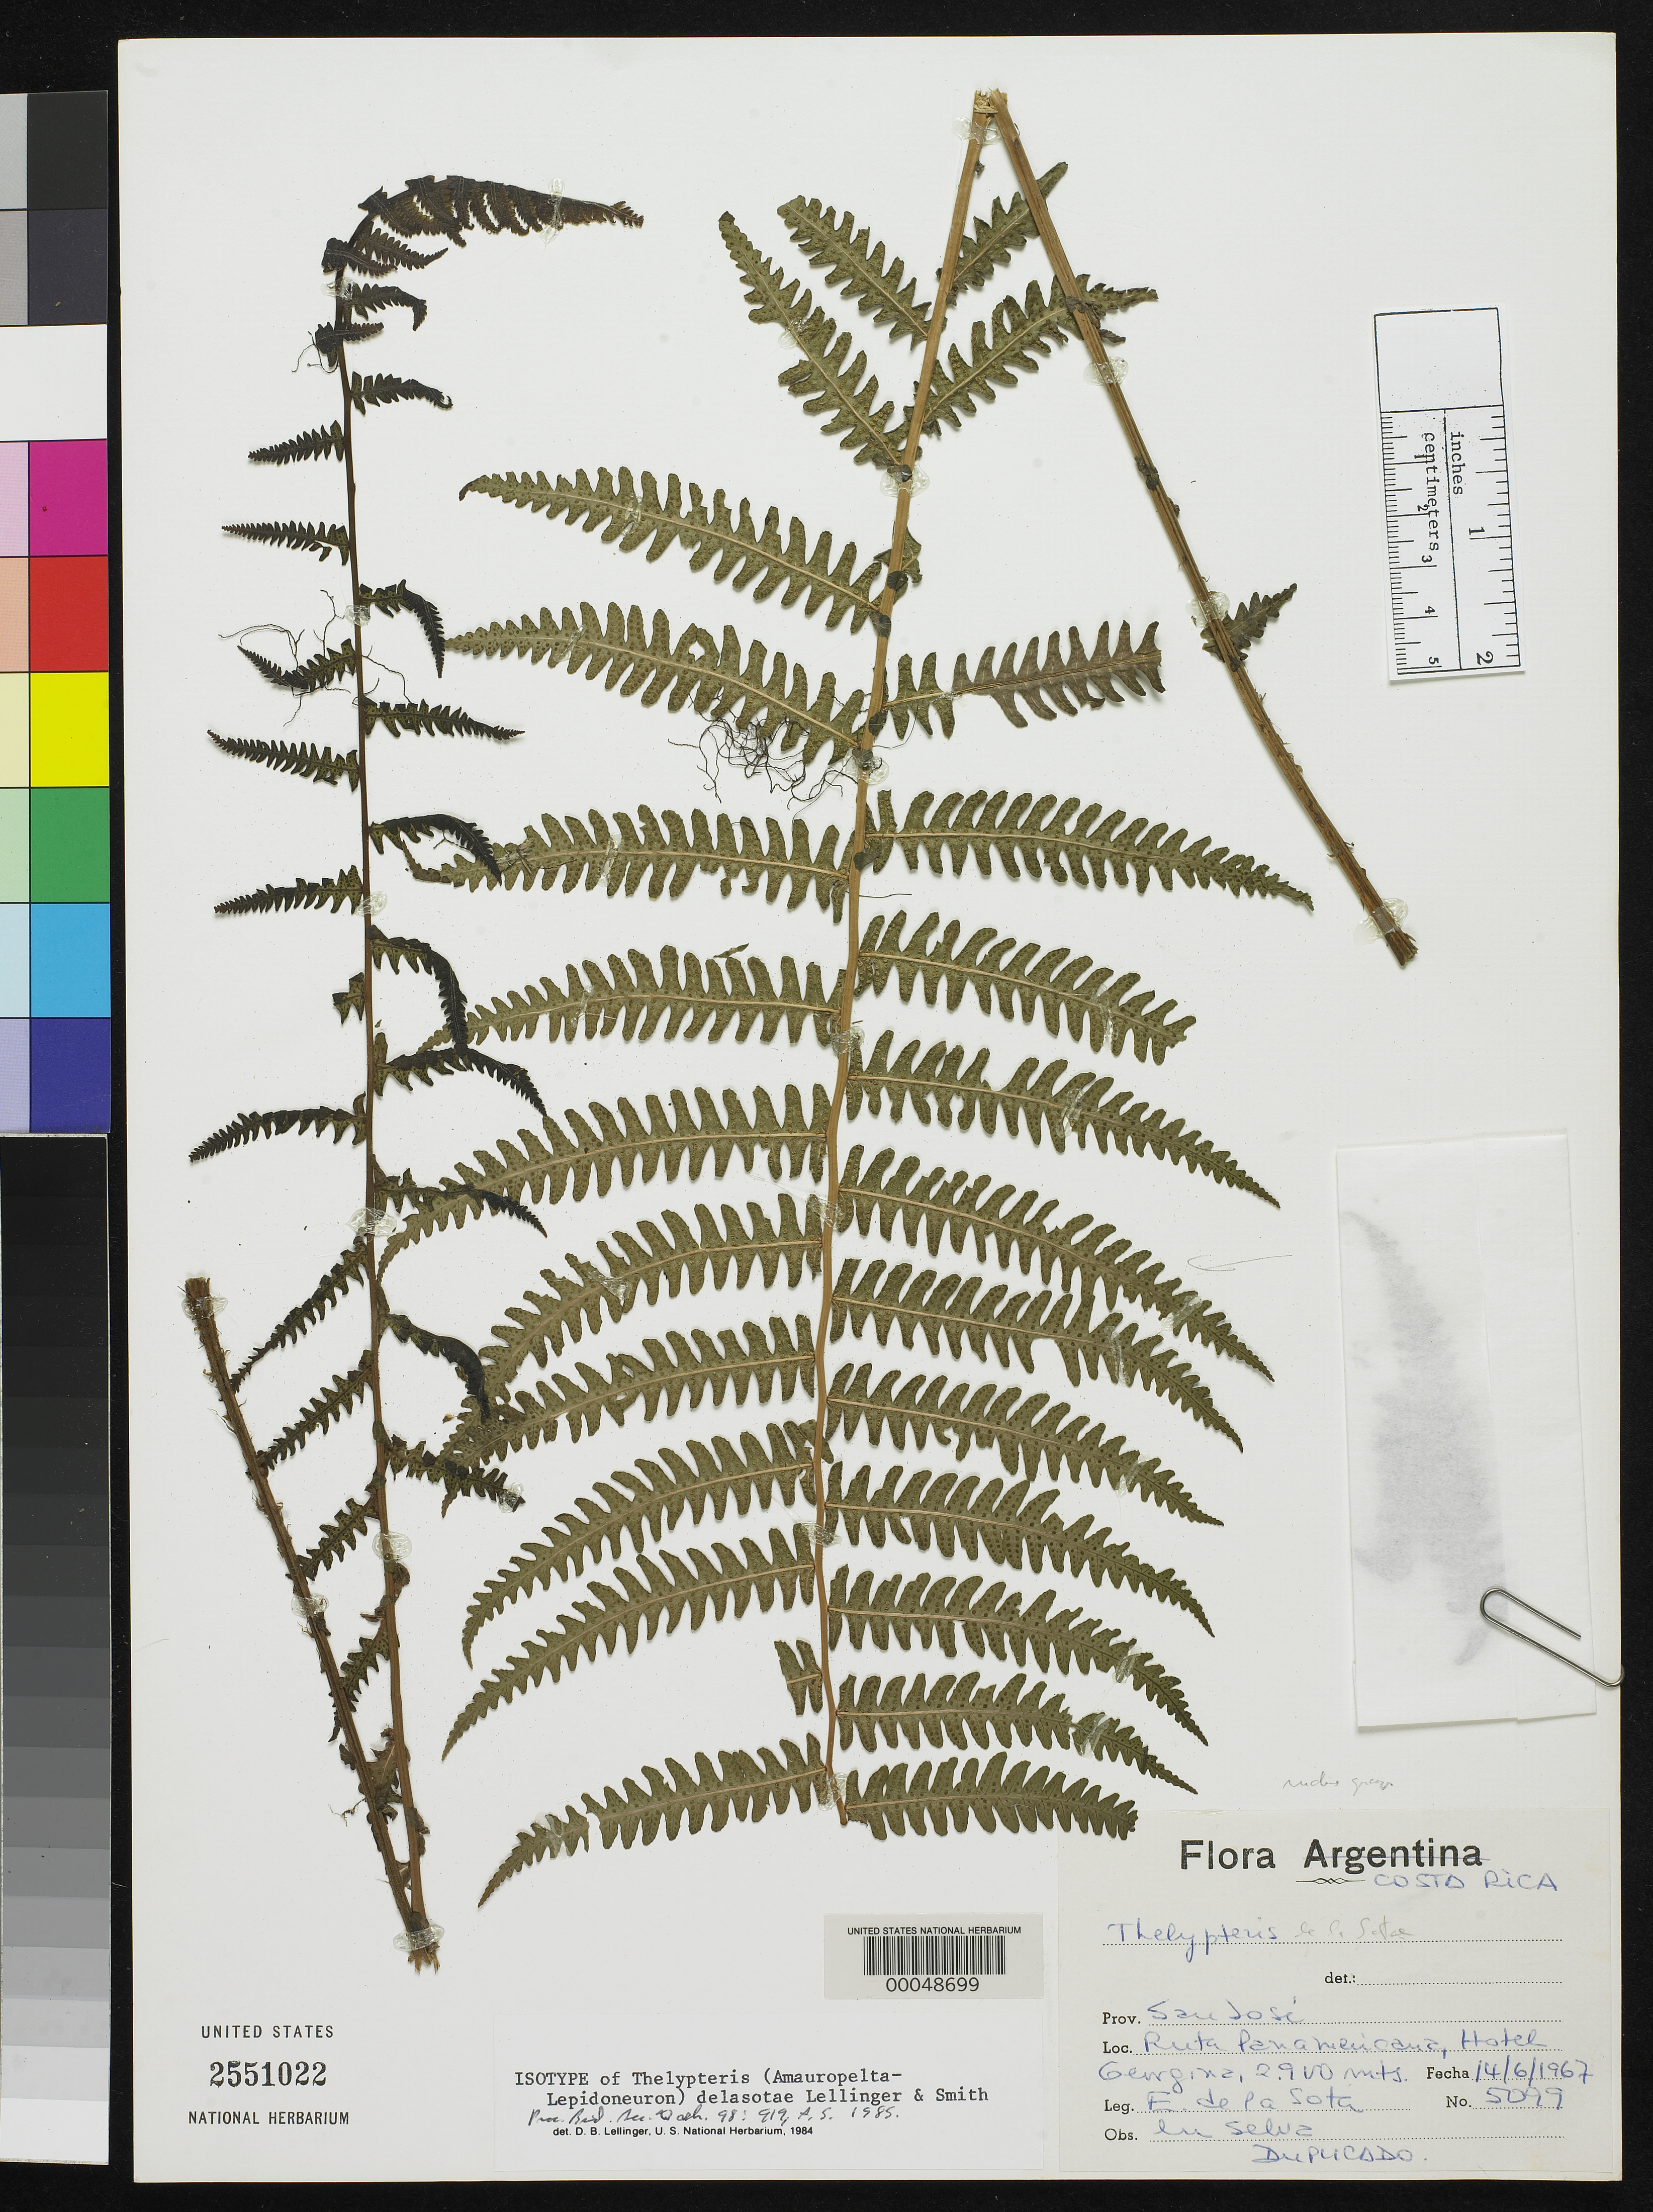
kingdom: Plantae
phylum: Tracheophyta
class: Polypodiopsida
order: Polypodiales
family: Thelypteridaceae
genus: Thelypteris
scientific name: Thelypteris delastae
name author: A.R. Sm. & Lellinger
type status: Isotype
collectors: E. R. de la Sota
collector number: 5099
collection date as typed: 14 Jun 1967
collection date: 1967-06-14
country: Costa Rica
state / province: San José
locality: Ruta Panamericana, Hotel Georgina.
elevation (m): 2900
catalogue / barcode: US 2551022